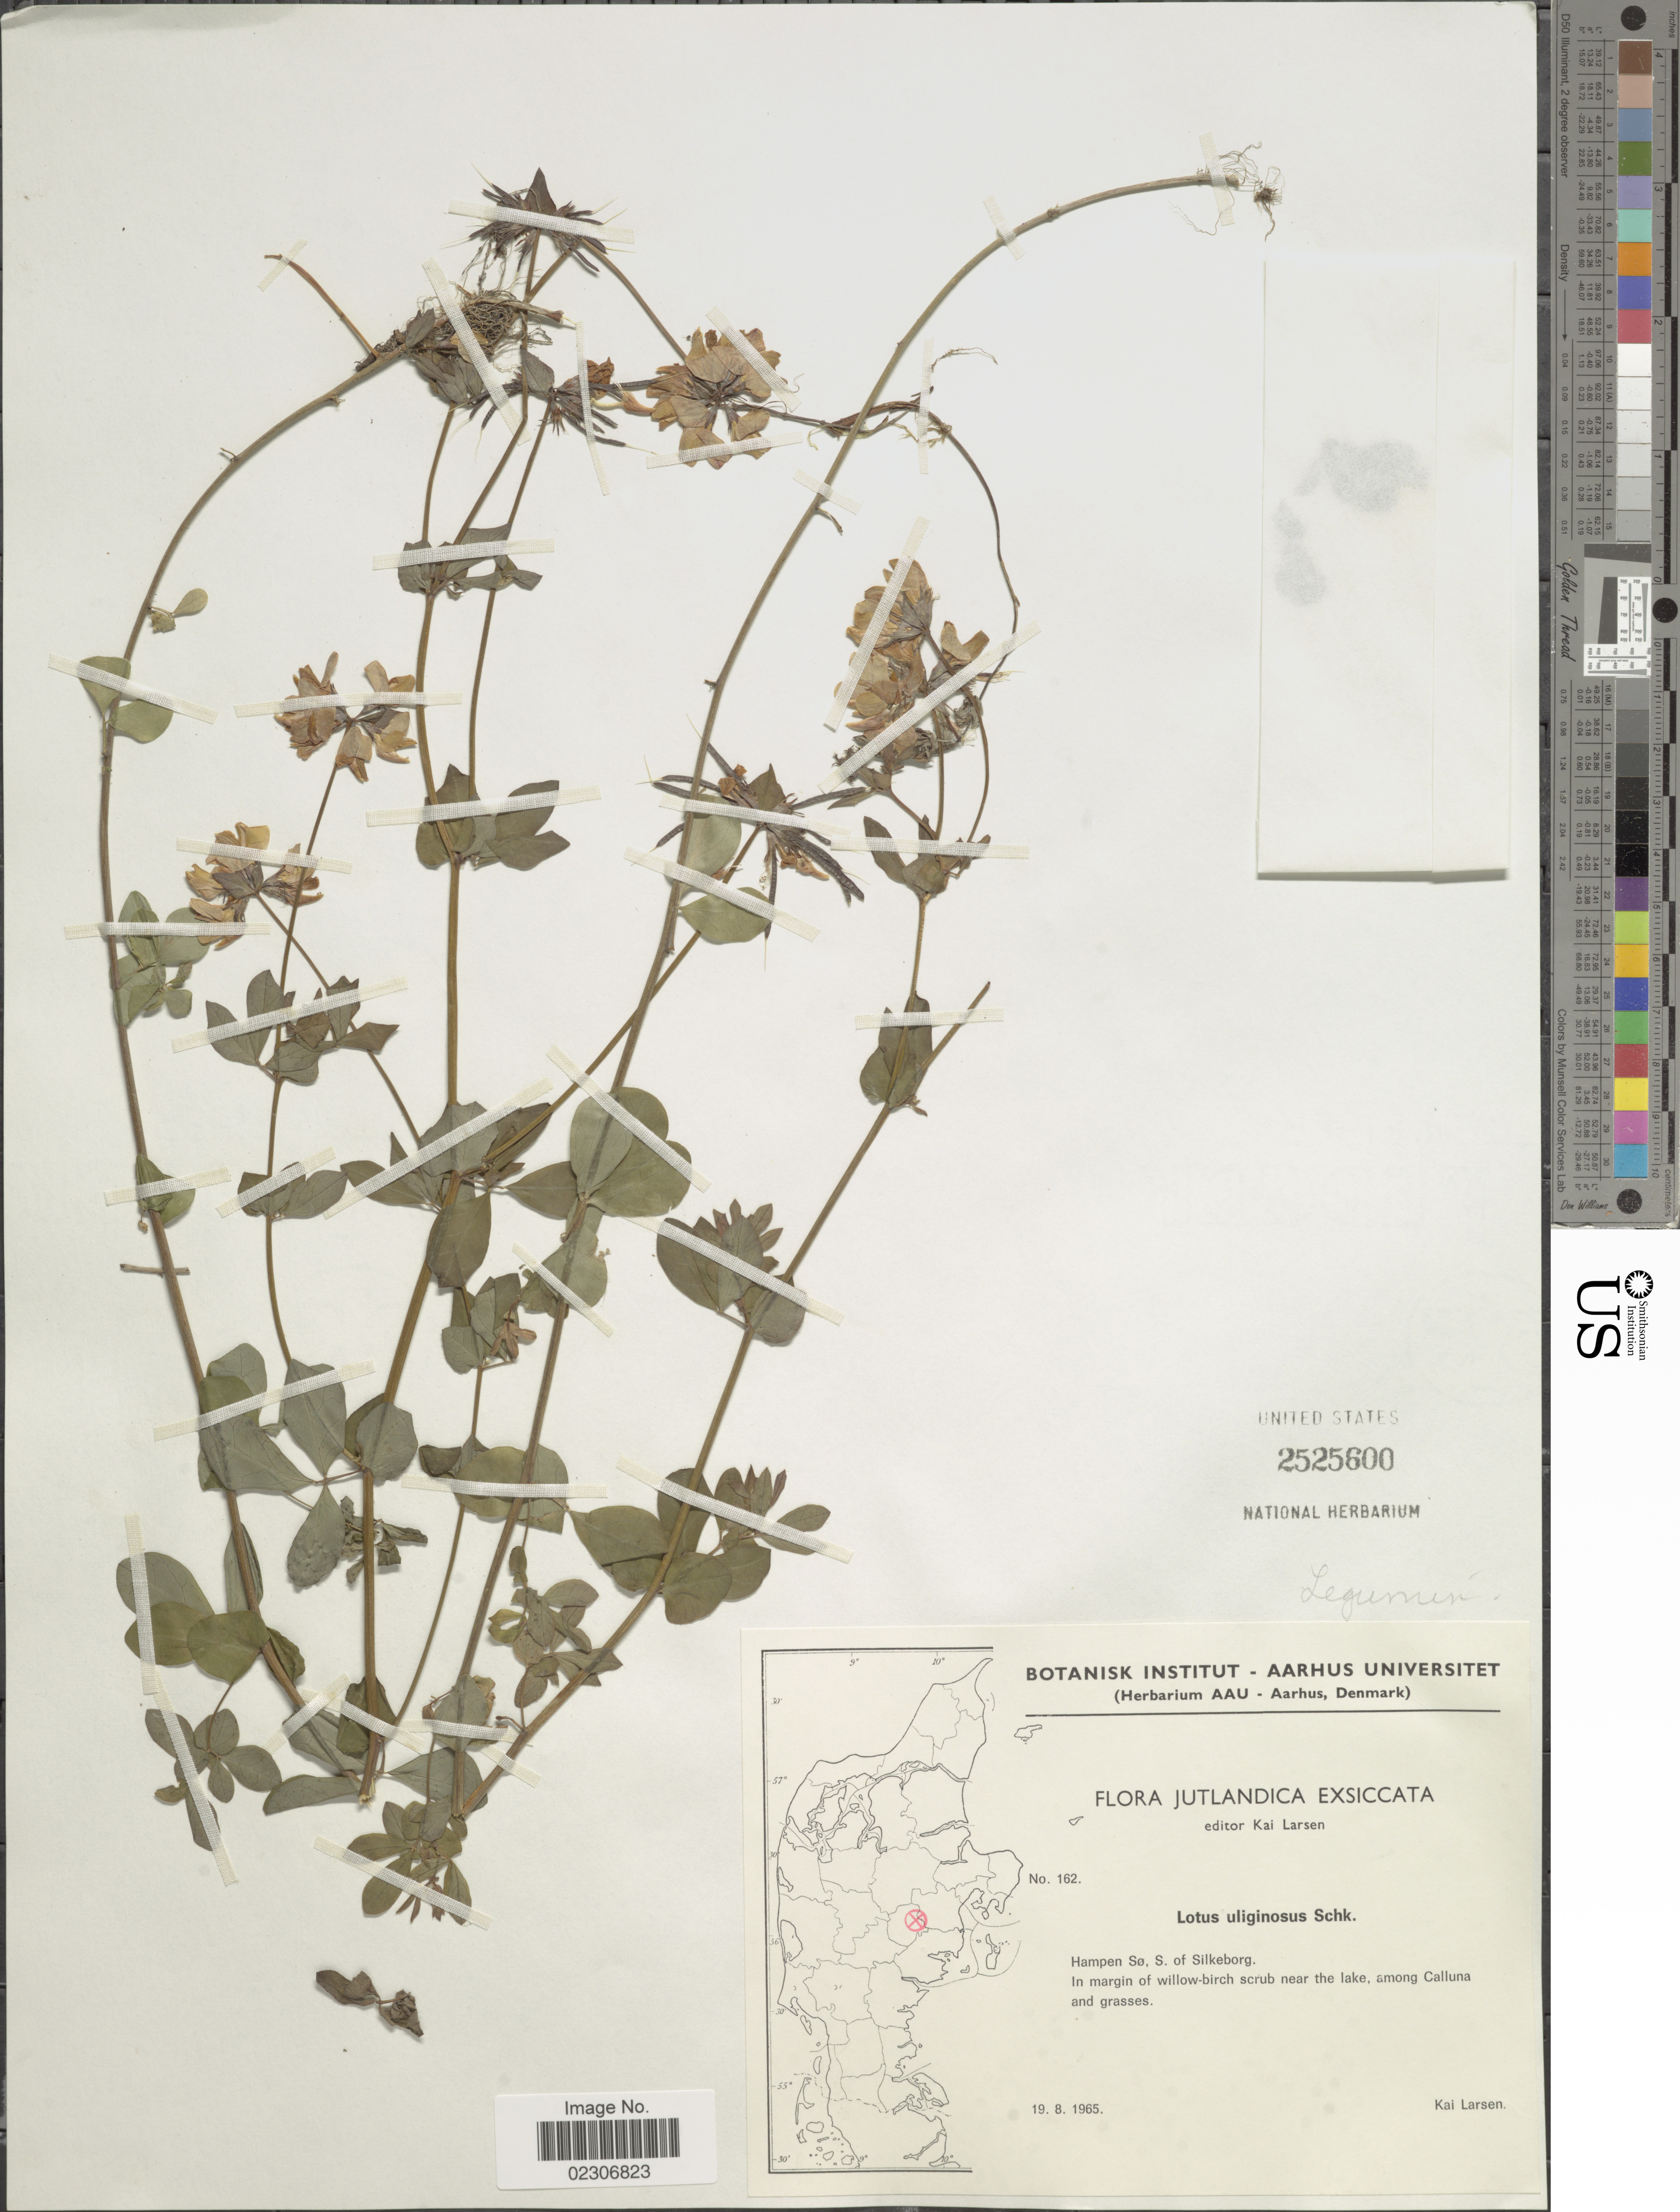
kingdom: Plantae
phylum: Tracheophyta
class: Magnoliopsida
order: Fabales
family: Fabaceae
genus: Lotus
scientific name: Lotus uliginosus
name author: Schkuhr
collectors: K. Larsen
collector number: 162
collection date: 1965-08-19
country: Denmark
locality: Jutlandica. Hampen So. S. of Silkeborg.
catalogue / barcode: US 2525600